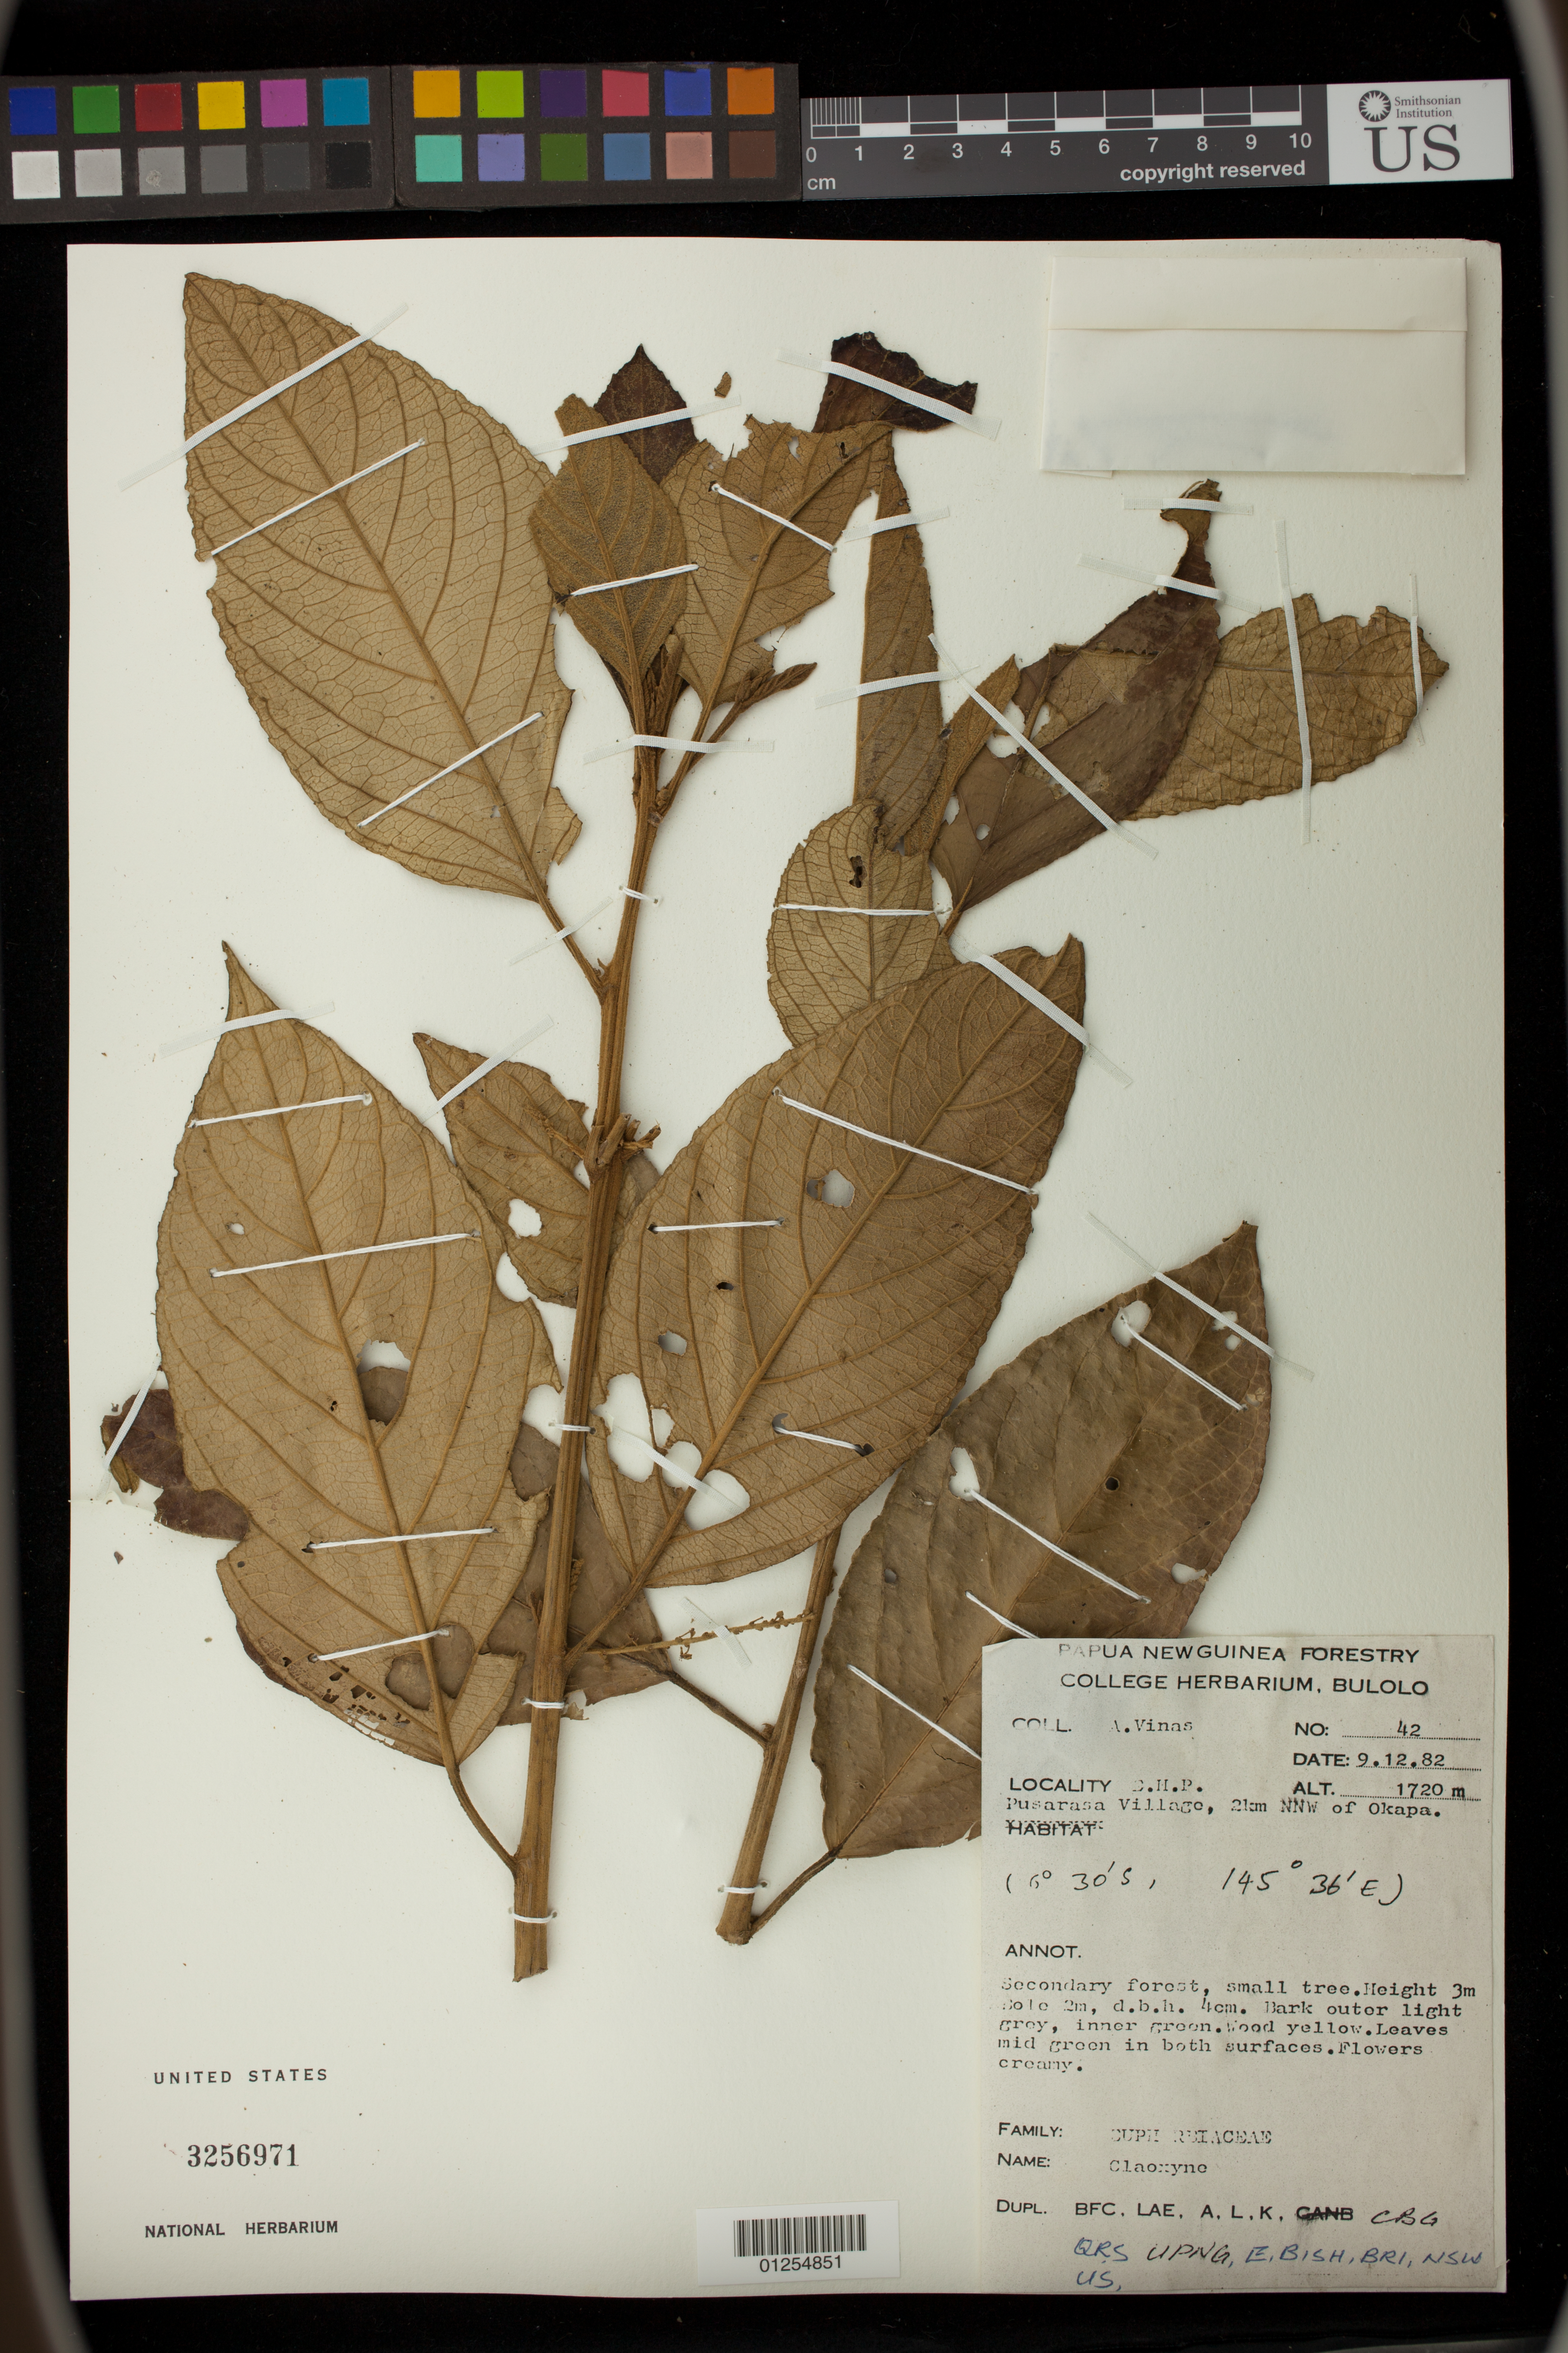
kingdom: Plantae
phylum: Tracheophyta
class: Magnoliopsida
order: Malpighiales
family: Euphorbiaceae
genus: Claoxylon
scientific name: Claoxylon sp.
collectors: A. Vinas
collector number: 42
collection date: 1982-09-12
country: Papua New Guinea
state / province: Eastern Highlands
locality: Pusarasa Village 2km NNW of Okapa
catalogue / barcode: US 3256971